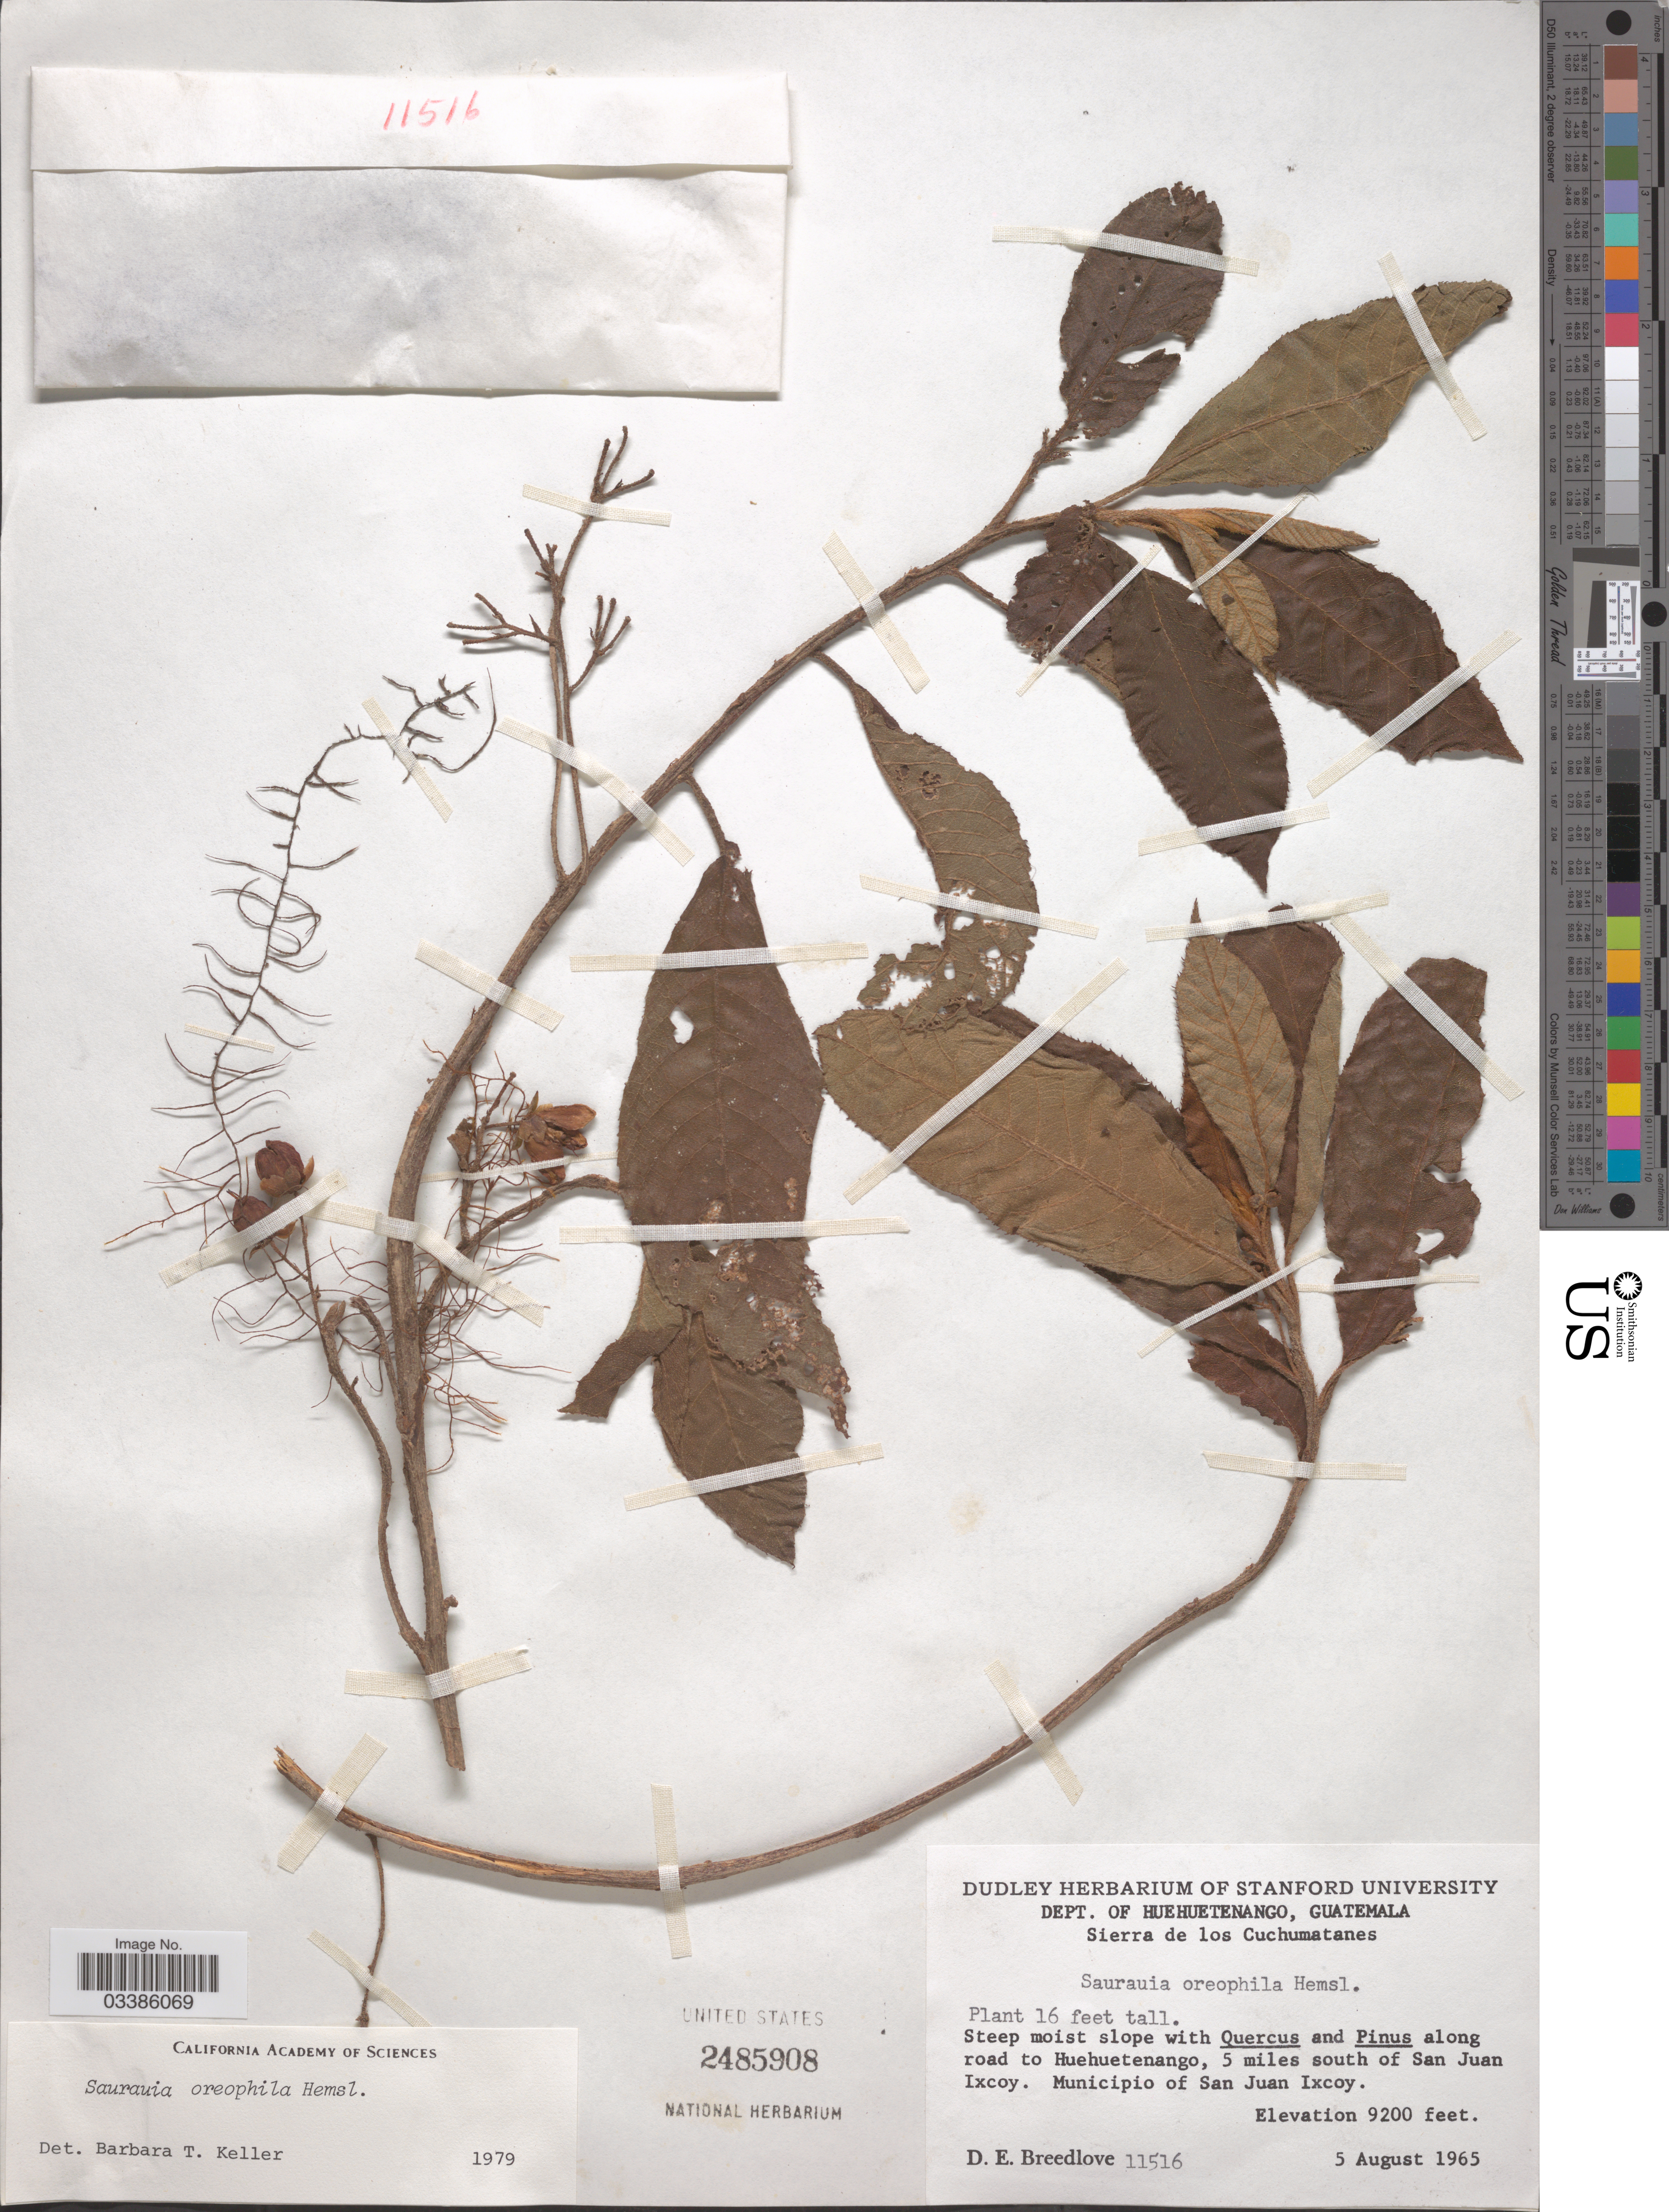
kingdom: Plantae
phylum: Tracheophyta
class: Magnoliopsida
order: Ericales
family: Actinidiaceae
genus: Saurauia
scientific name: Saurauia oreophila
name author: Hemsl.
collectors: D. E. Breedlove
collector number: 11516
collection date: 1965-08-05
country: Guatemala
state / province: Huehuetenango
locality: Dept. of Huehuetenango. Sierra de los Cuchumatanes. Along road to Huehuetenango, 5 miles south of San Juan Ixcoy. Municipio of San Juan Ixcoy.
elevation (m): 2804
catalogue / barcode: US 2485908